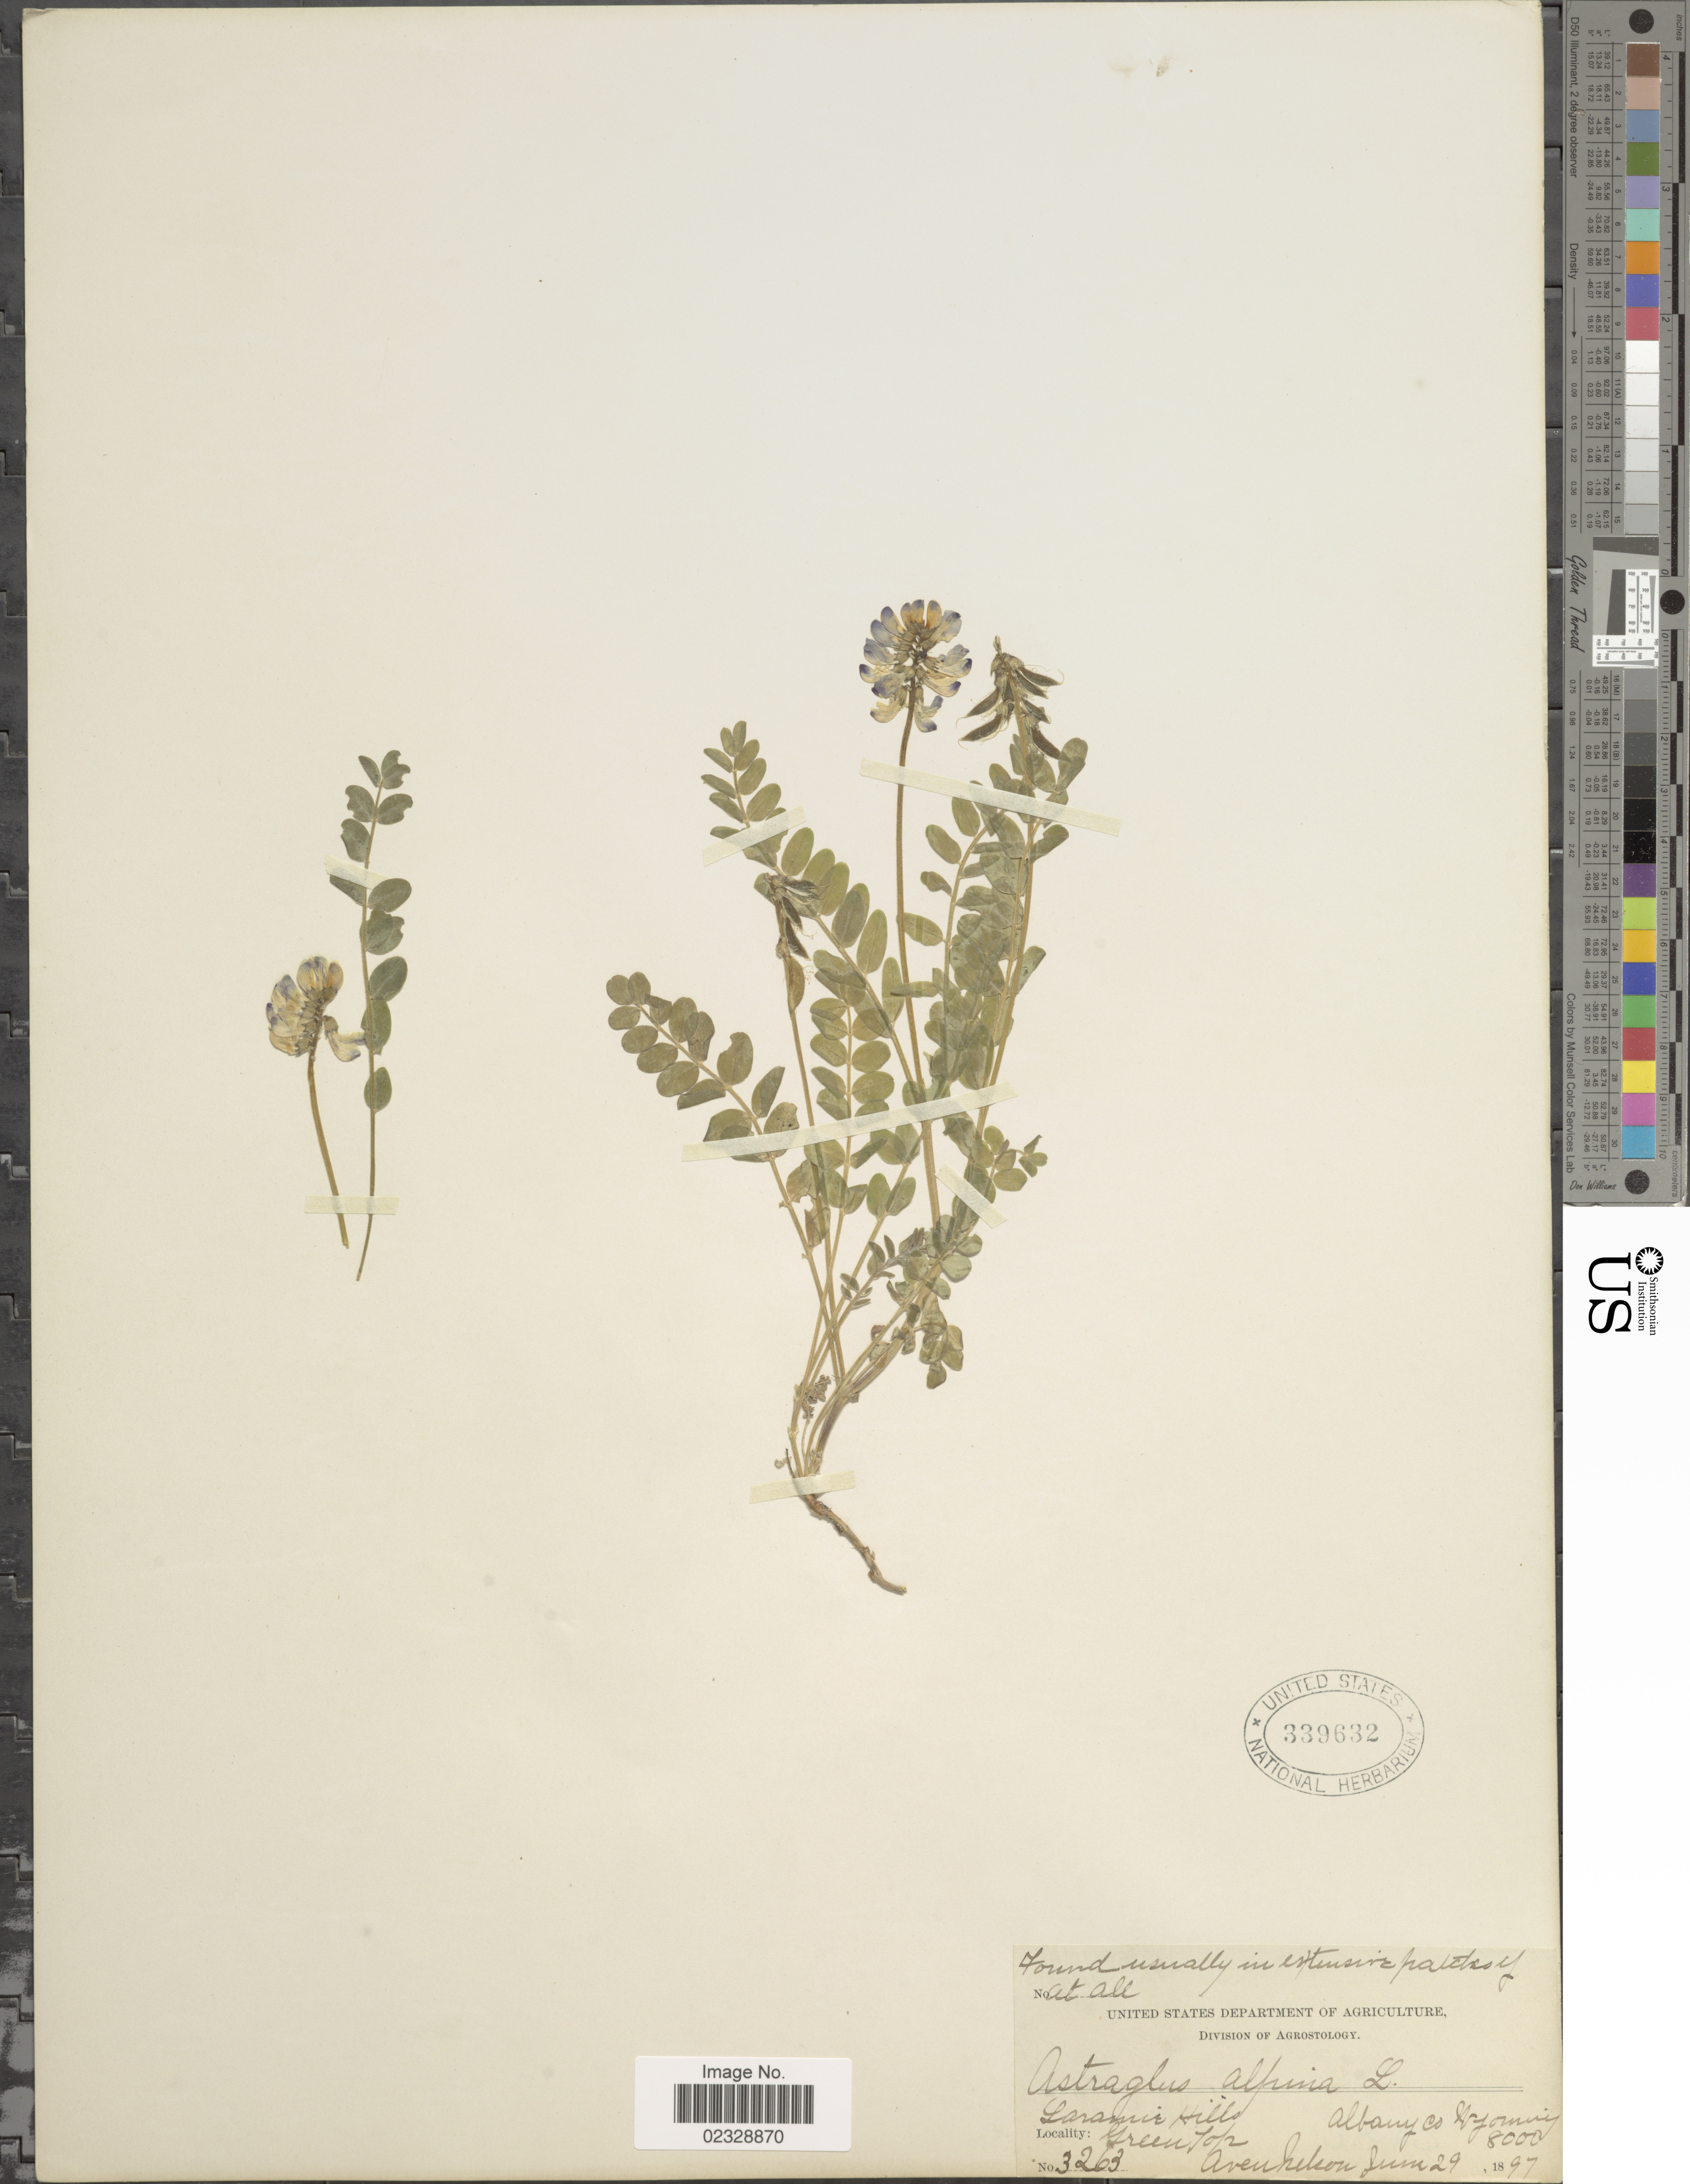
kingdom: Plantae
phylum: Tracheophyta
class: Magnoliopsida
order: Fabales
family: Fabaceae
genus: Astragalus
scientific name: Astragalus alpinus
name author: L.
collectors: A. Nelson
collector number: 3263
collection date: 1897-06-29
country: United States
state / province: Wyoming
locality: Laramie Hills, Green Top, Albany Co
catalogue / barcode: US 339632